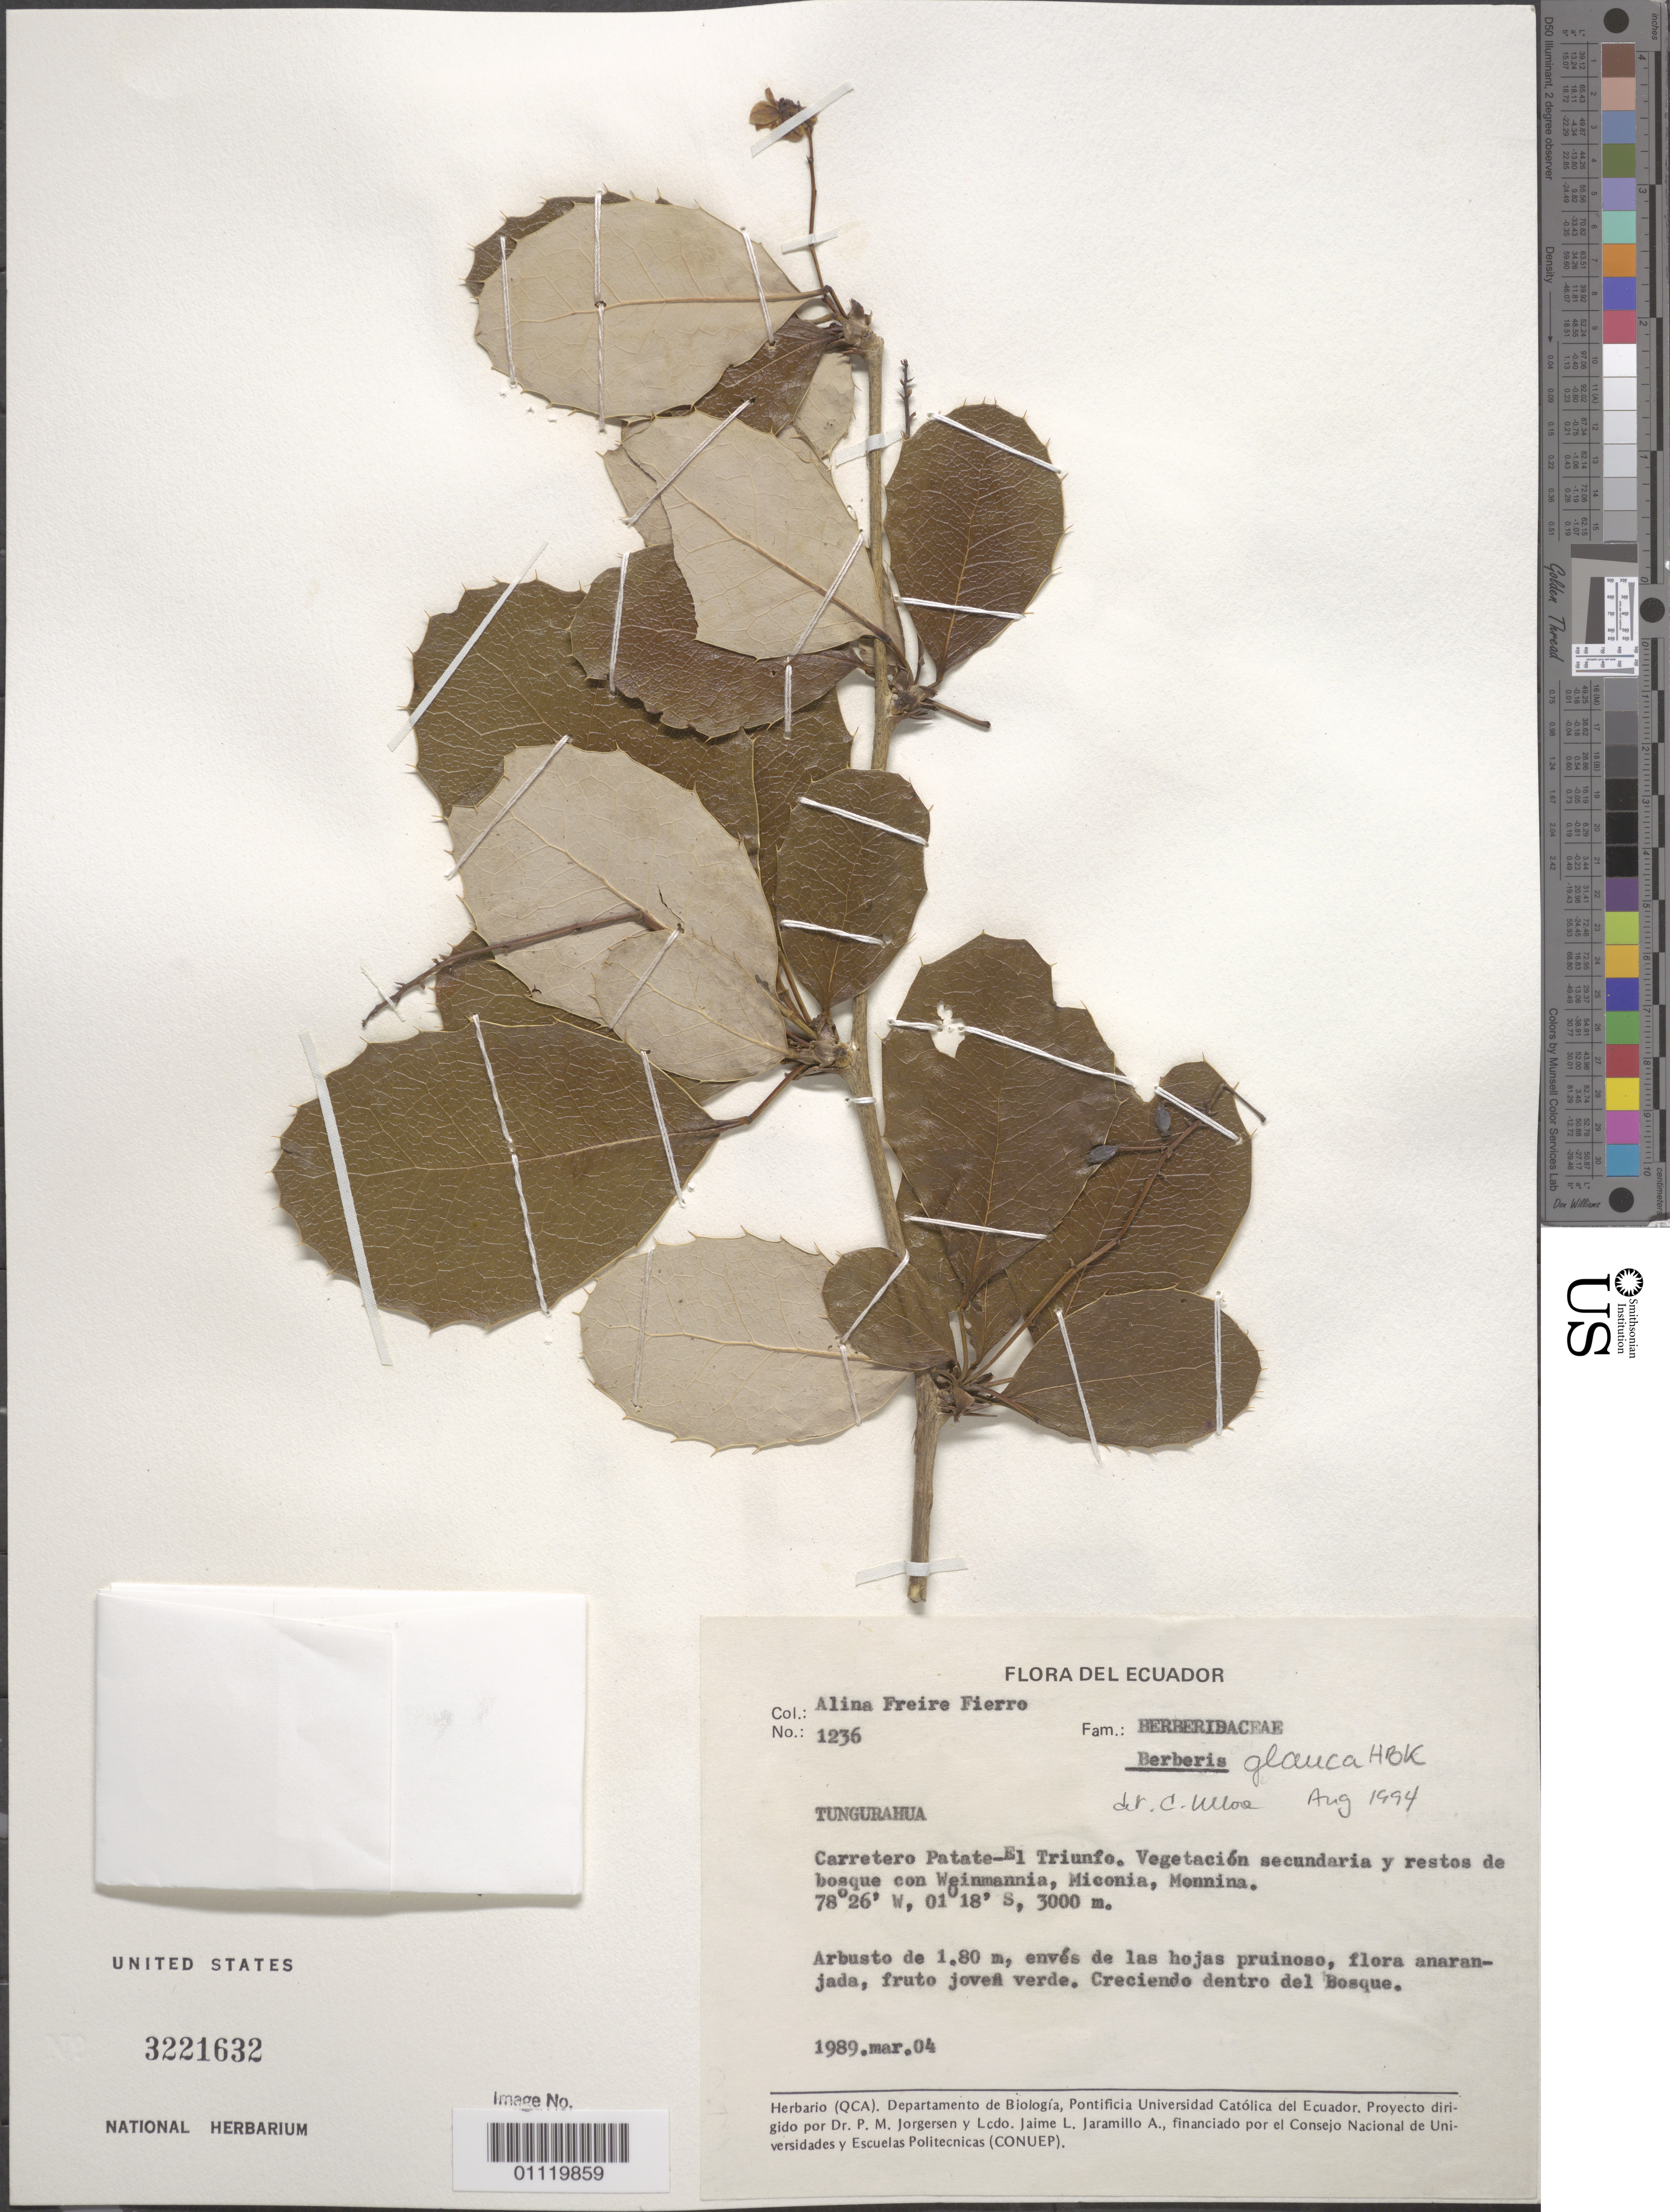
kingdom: Plantae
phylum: Tracheophyta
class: Magnoliopsida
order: Ranunculales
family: Berberidaceae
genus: Berberis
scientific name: Berberis glauca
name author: Kunth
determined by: Ulloa Ulloa, C.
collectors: A. Fierro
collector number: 1236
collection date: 1989-03-04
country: Ecuador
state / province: Tungurahua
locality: Road between Patate to El - Triunfo. Secondary vegetation and forest remnants with Weinmannia, Miconia, Monnina.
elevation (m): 3000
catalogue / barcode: US 3221632